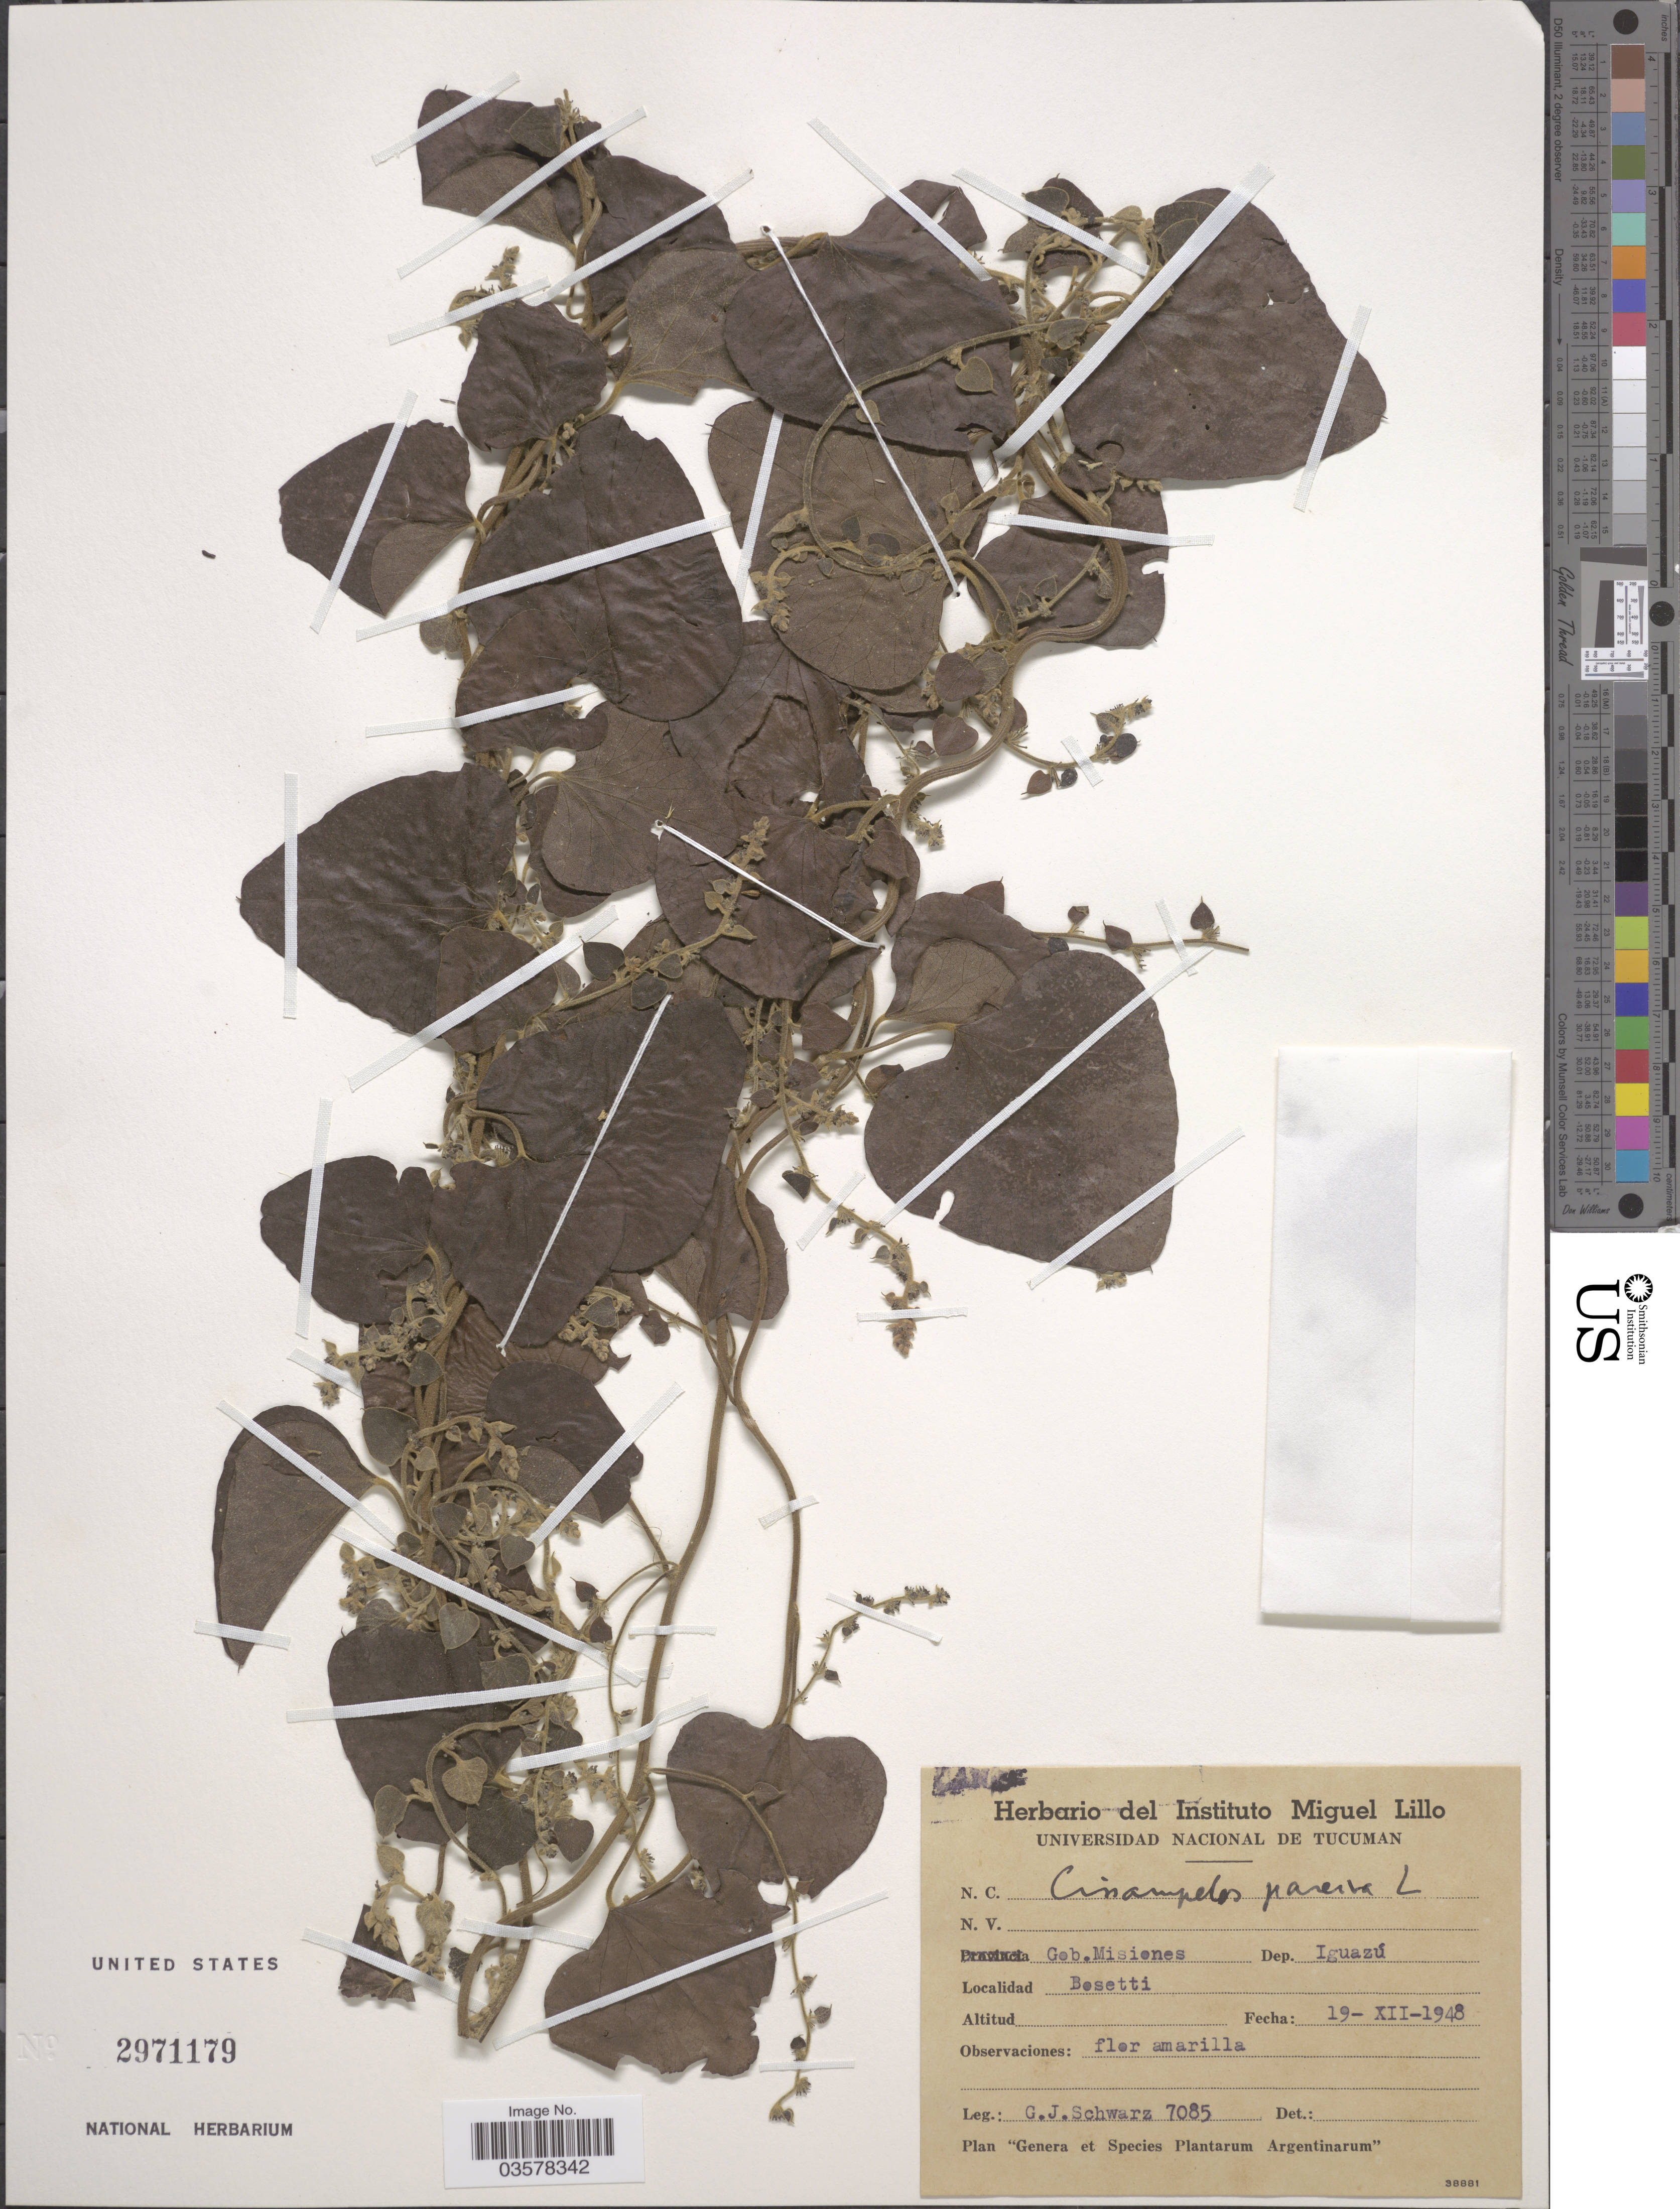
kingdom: Plantae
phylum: Tracheophyta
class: Magnoliopsida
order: Ranunculales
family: Menispermaceae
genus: Cissampelos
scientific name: Cissampelos pareira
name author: L.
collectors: G. J. Schwarz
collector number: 7085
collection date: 1948-12-19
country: Argentina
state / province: Misiones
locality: Gob. Misiones, Dep. Iguazú. Bosetti.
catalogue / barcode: US 2971179